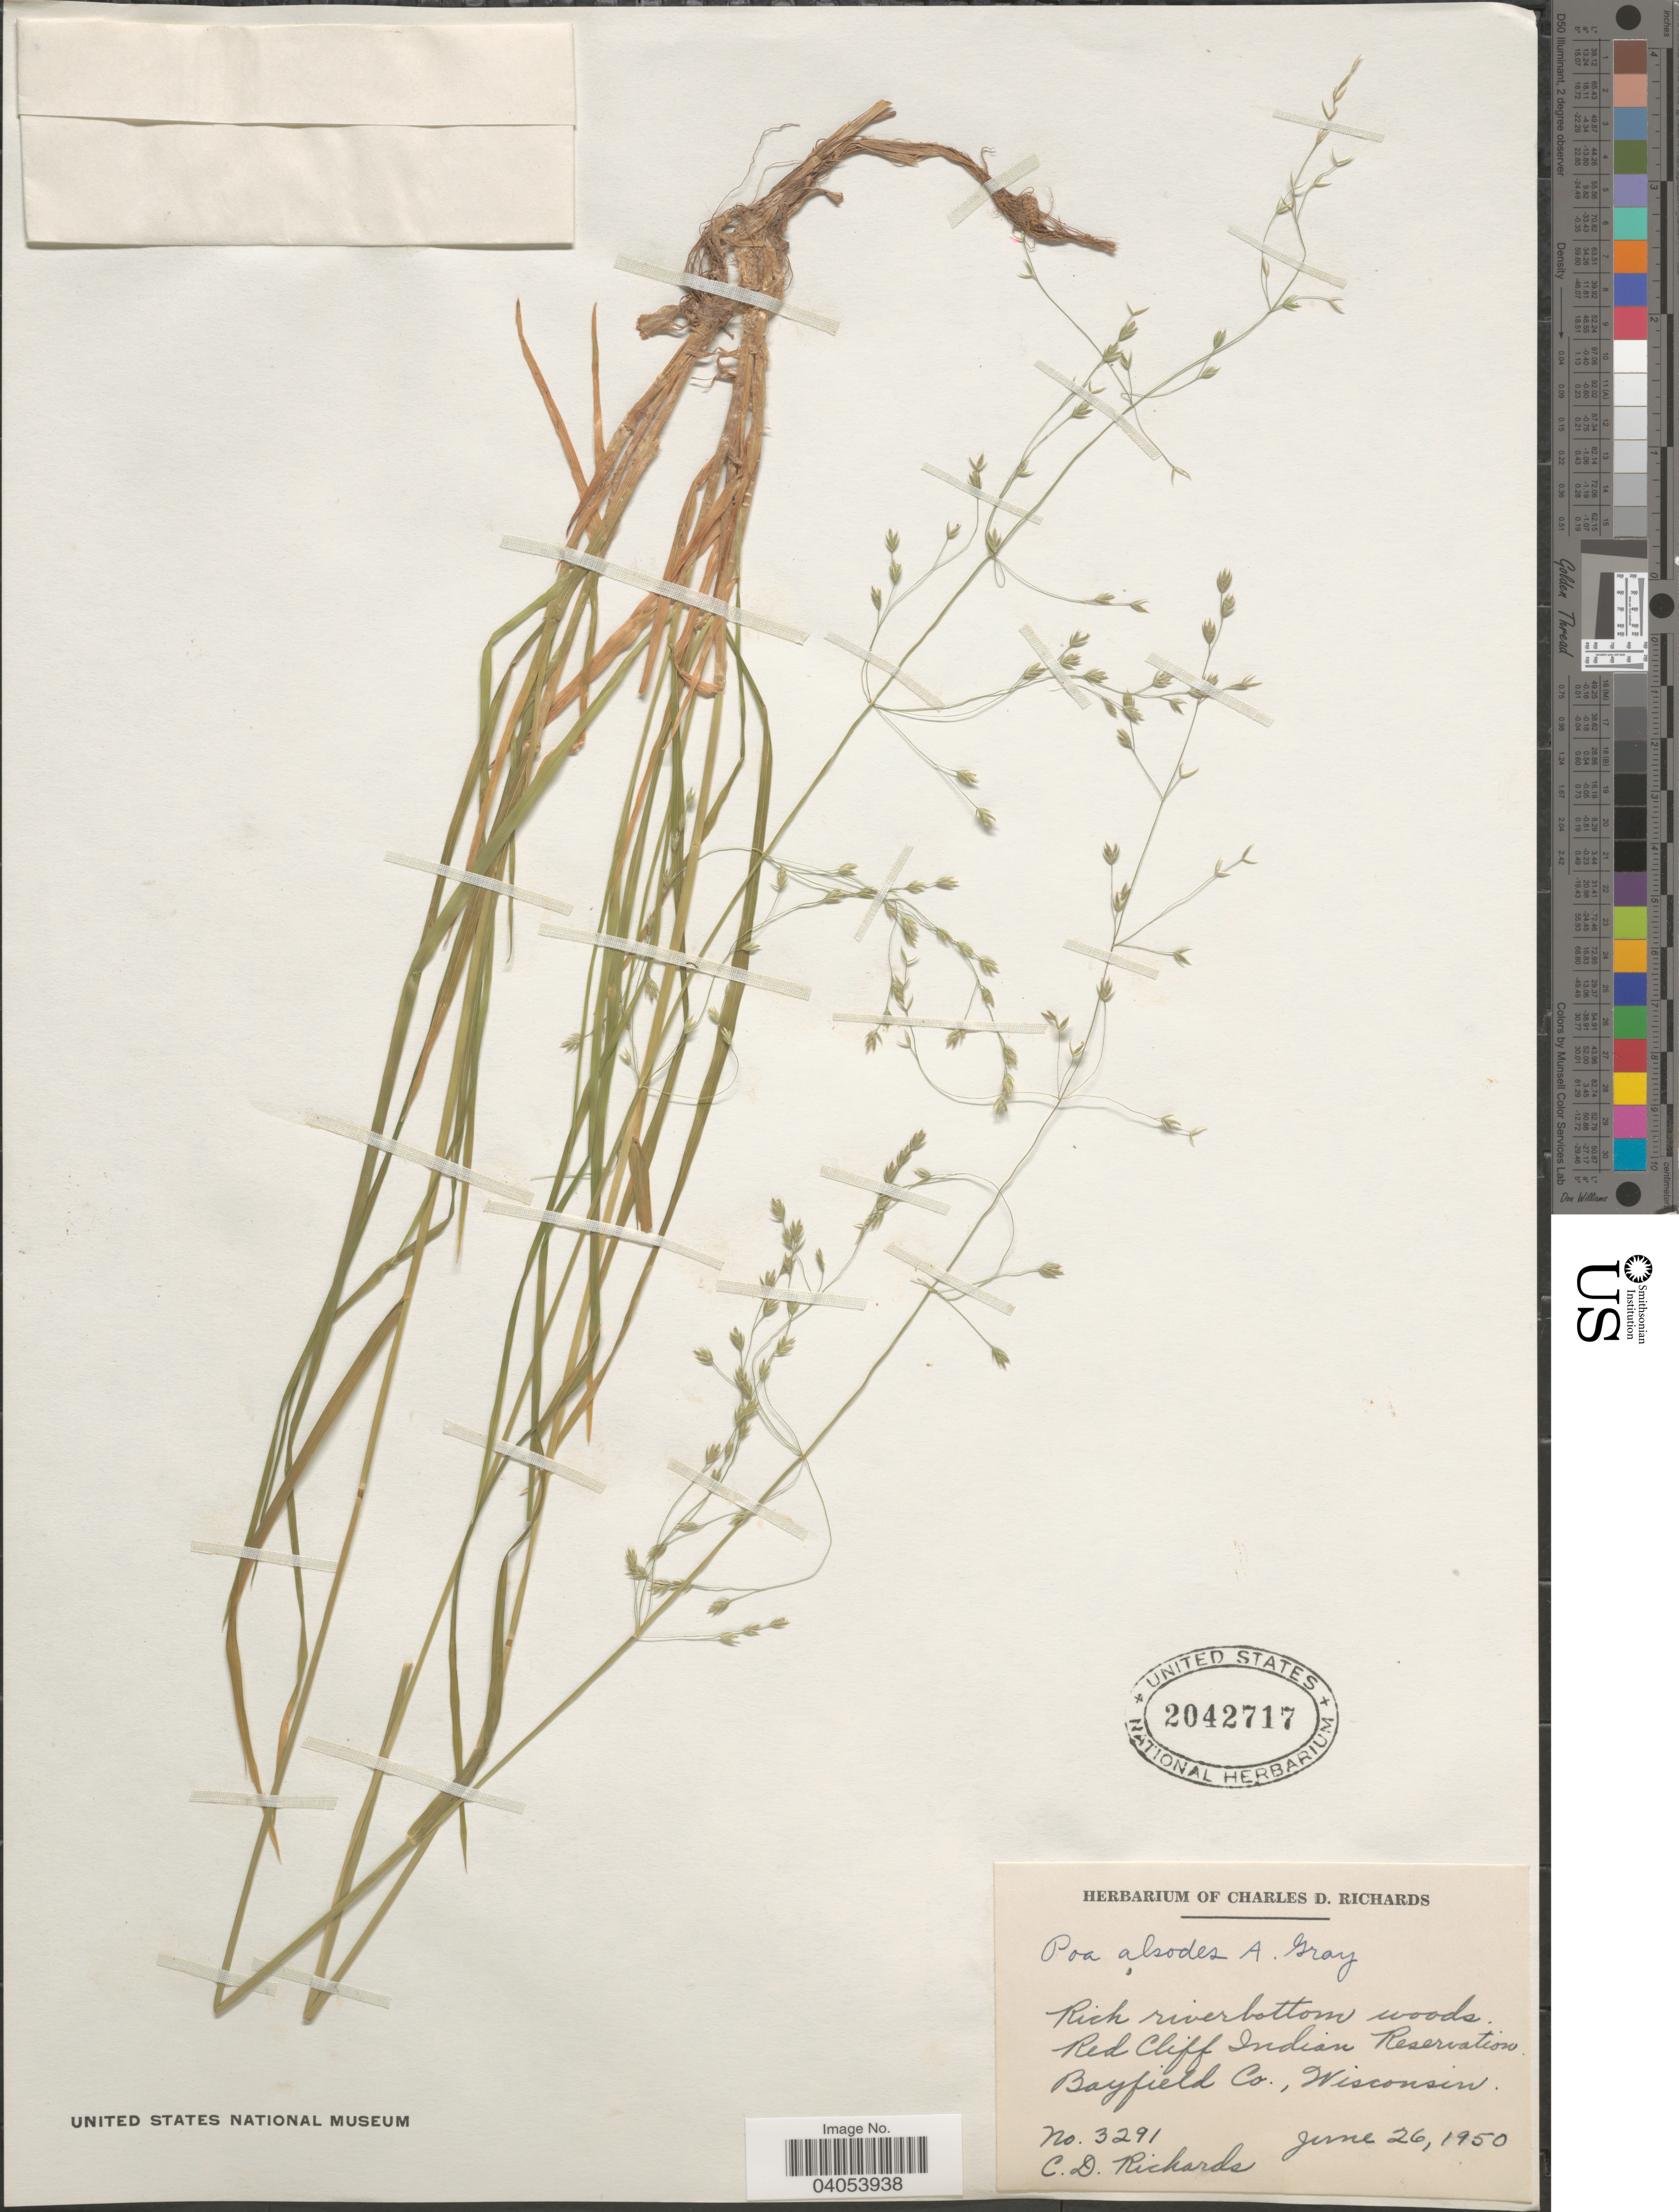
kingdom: Plantae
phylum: Tracheophyta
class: Liliopsida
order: Poales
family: Poaceae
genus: Poa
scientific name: Poa alsodes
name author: A. Gray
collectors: C. Richards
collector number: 3291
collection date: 1950-06-26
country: United States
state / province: Wisconsin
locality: Red Cliff Indian Reservation. Bayfield Co.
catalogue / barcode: US 2042717